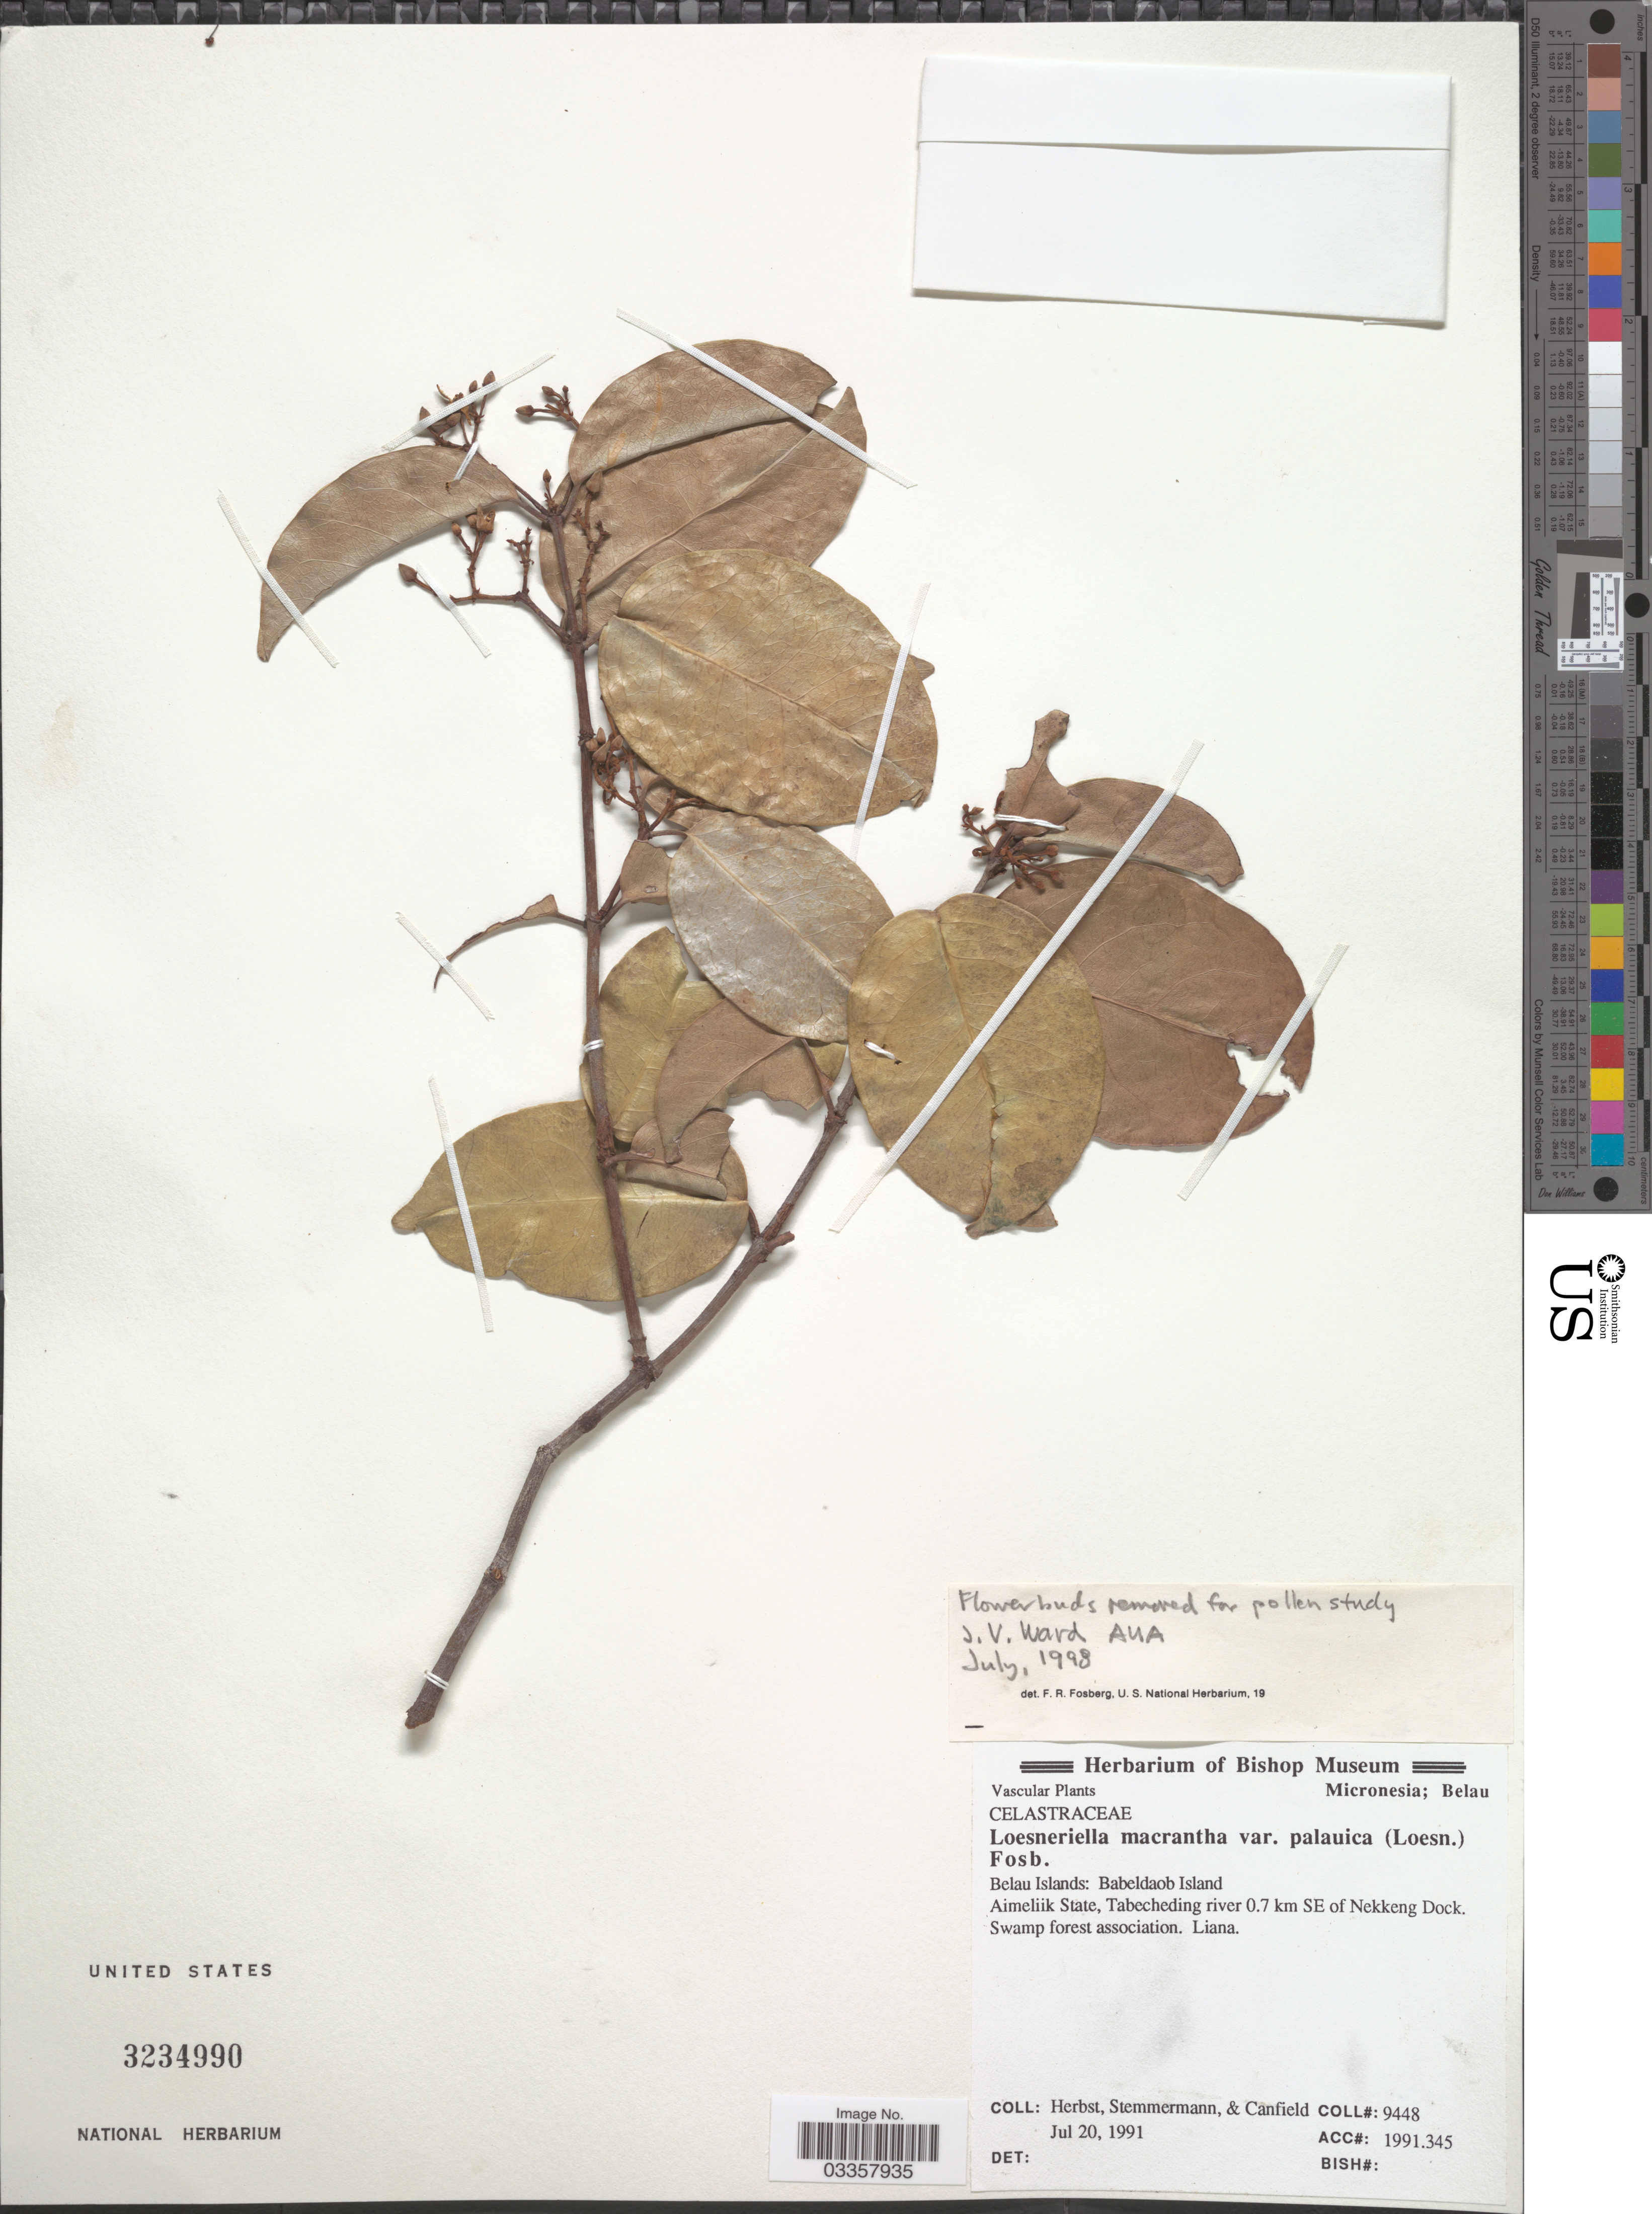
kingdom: Plantae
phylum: Tracheophyta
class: Magnoliopsida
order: Celastrales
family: Celastraceae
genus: Loeseneriella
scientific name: Loeseneriella macrantha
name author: (Korth.) A.C. Sm.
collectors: -. Herbst, -. Stemmermann & -. Canfield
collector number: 9448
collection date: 1991-07-20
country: Palau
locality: Belau Islands: Babeldaob Island. Aimeliik State, Tabecheding river 0.7 km SE of Nekkeng Dock.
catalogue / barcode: US 3234990